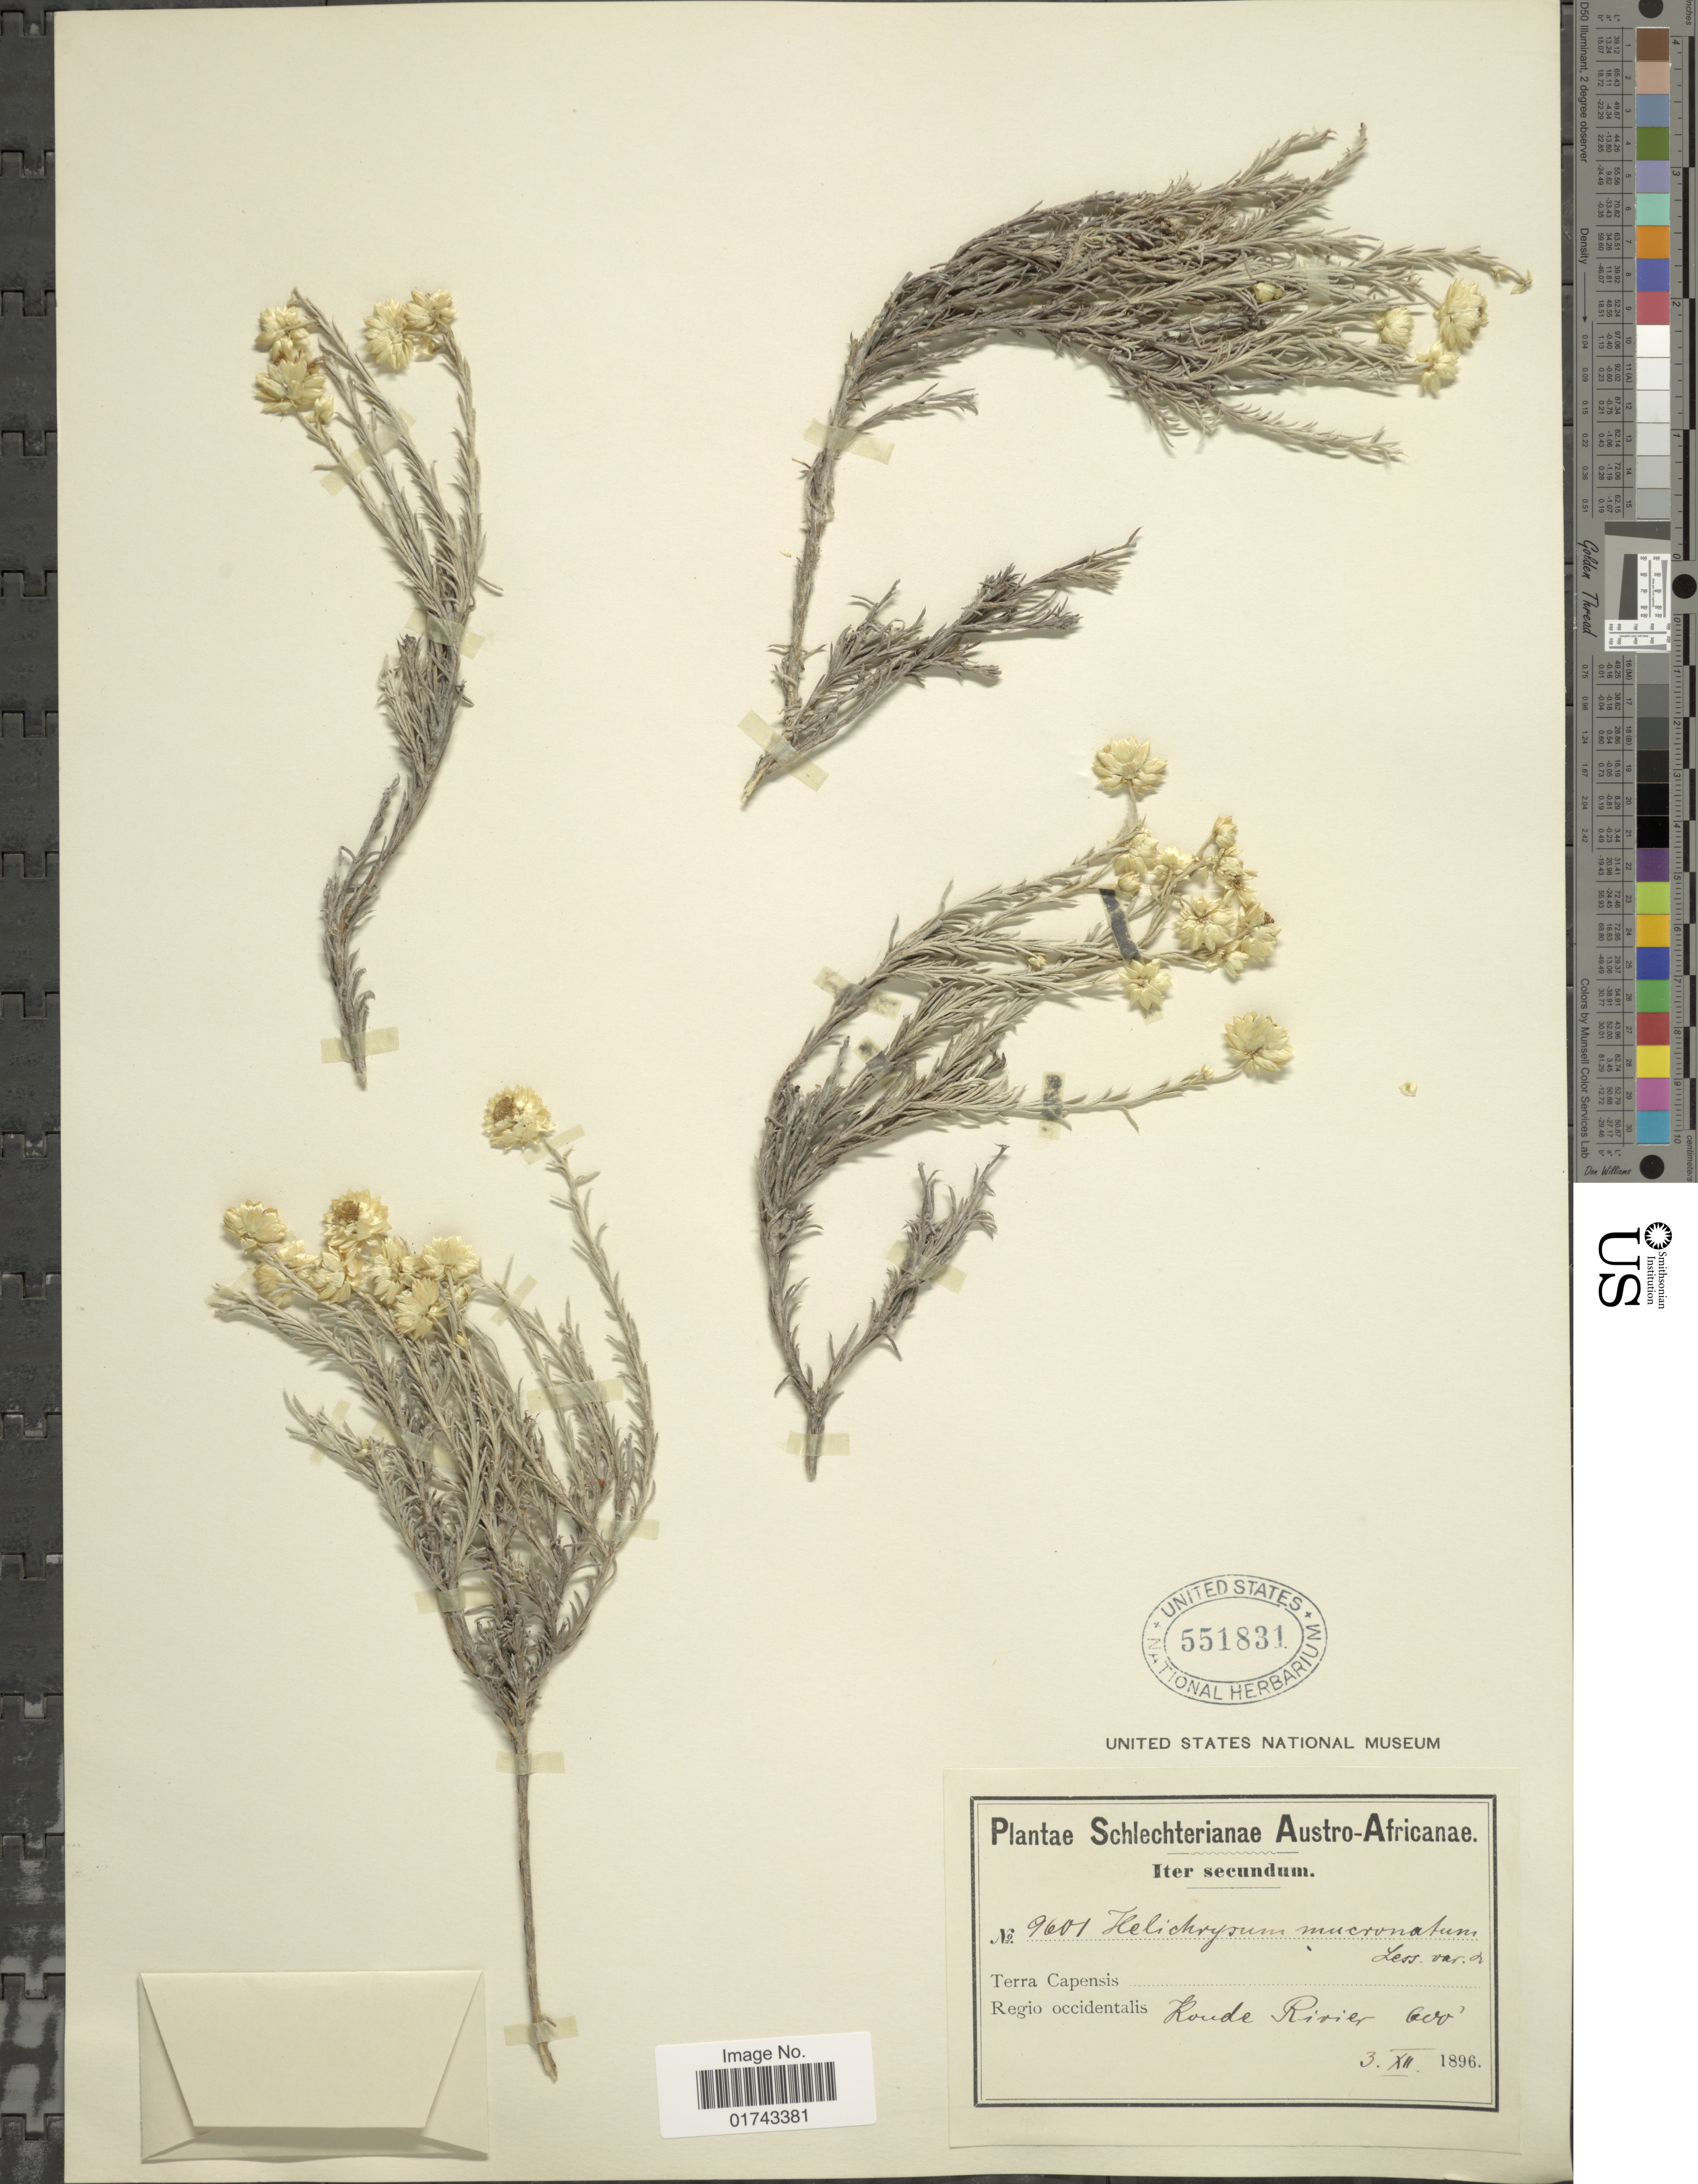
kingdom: Plantae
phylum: Tracheophyta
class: Magnoliopsida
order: Asterales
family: Asteraceae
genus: Helichrysum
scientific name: Helichrysum mucronatum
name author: (Raf.) Less.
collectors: Schlechter, --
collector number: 9601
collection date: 1896-12-03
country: South Africa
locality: Terra Capensis, Regio occidentalis Koude Rivier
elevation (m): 183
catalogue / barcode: US 551831